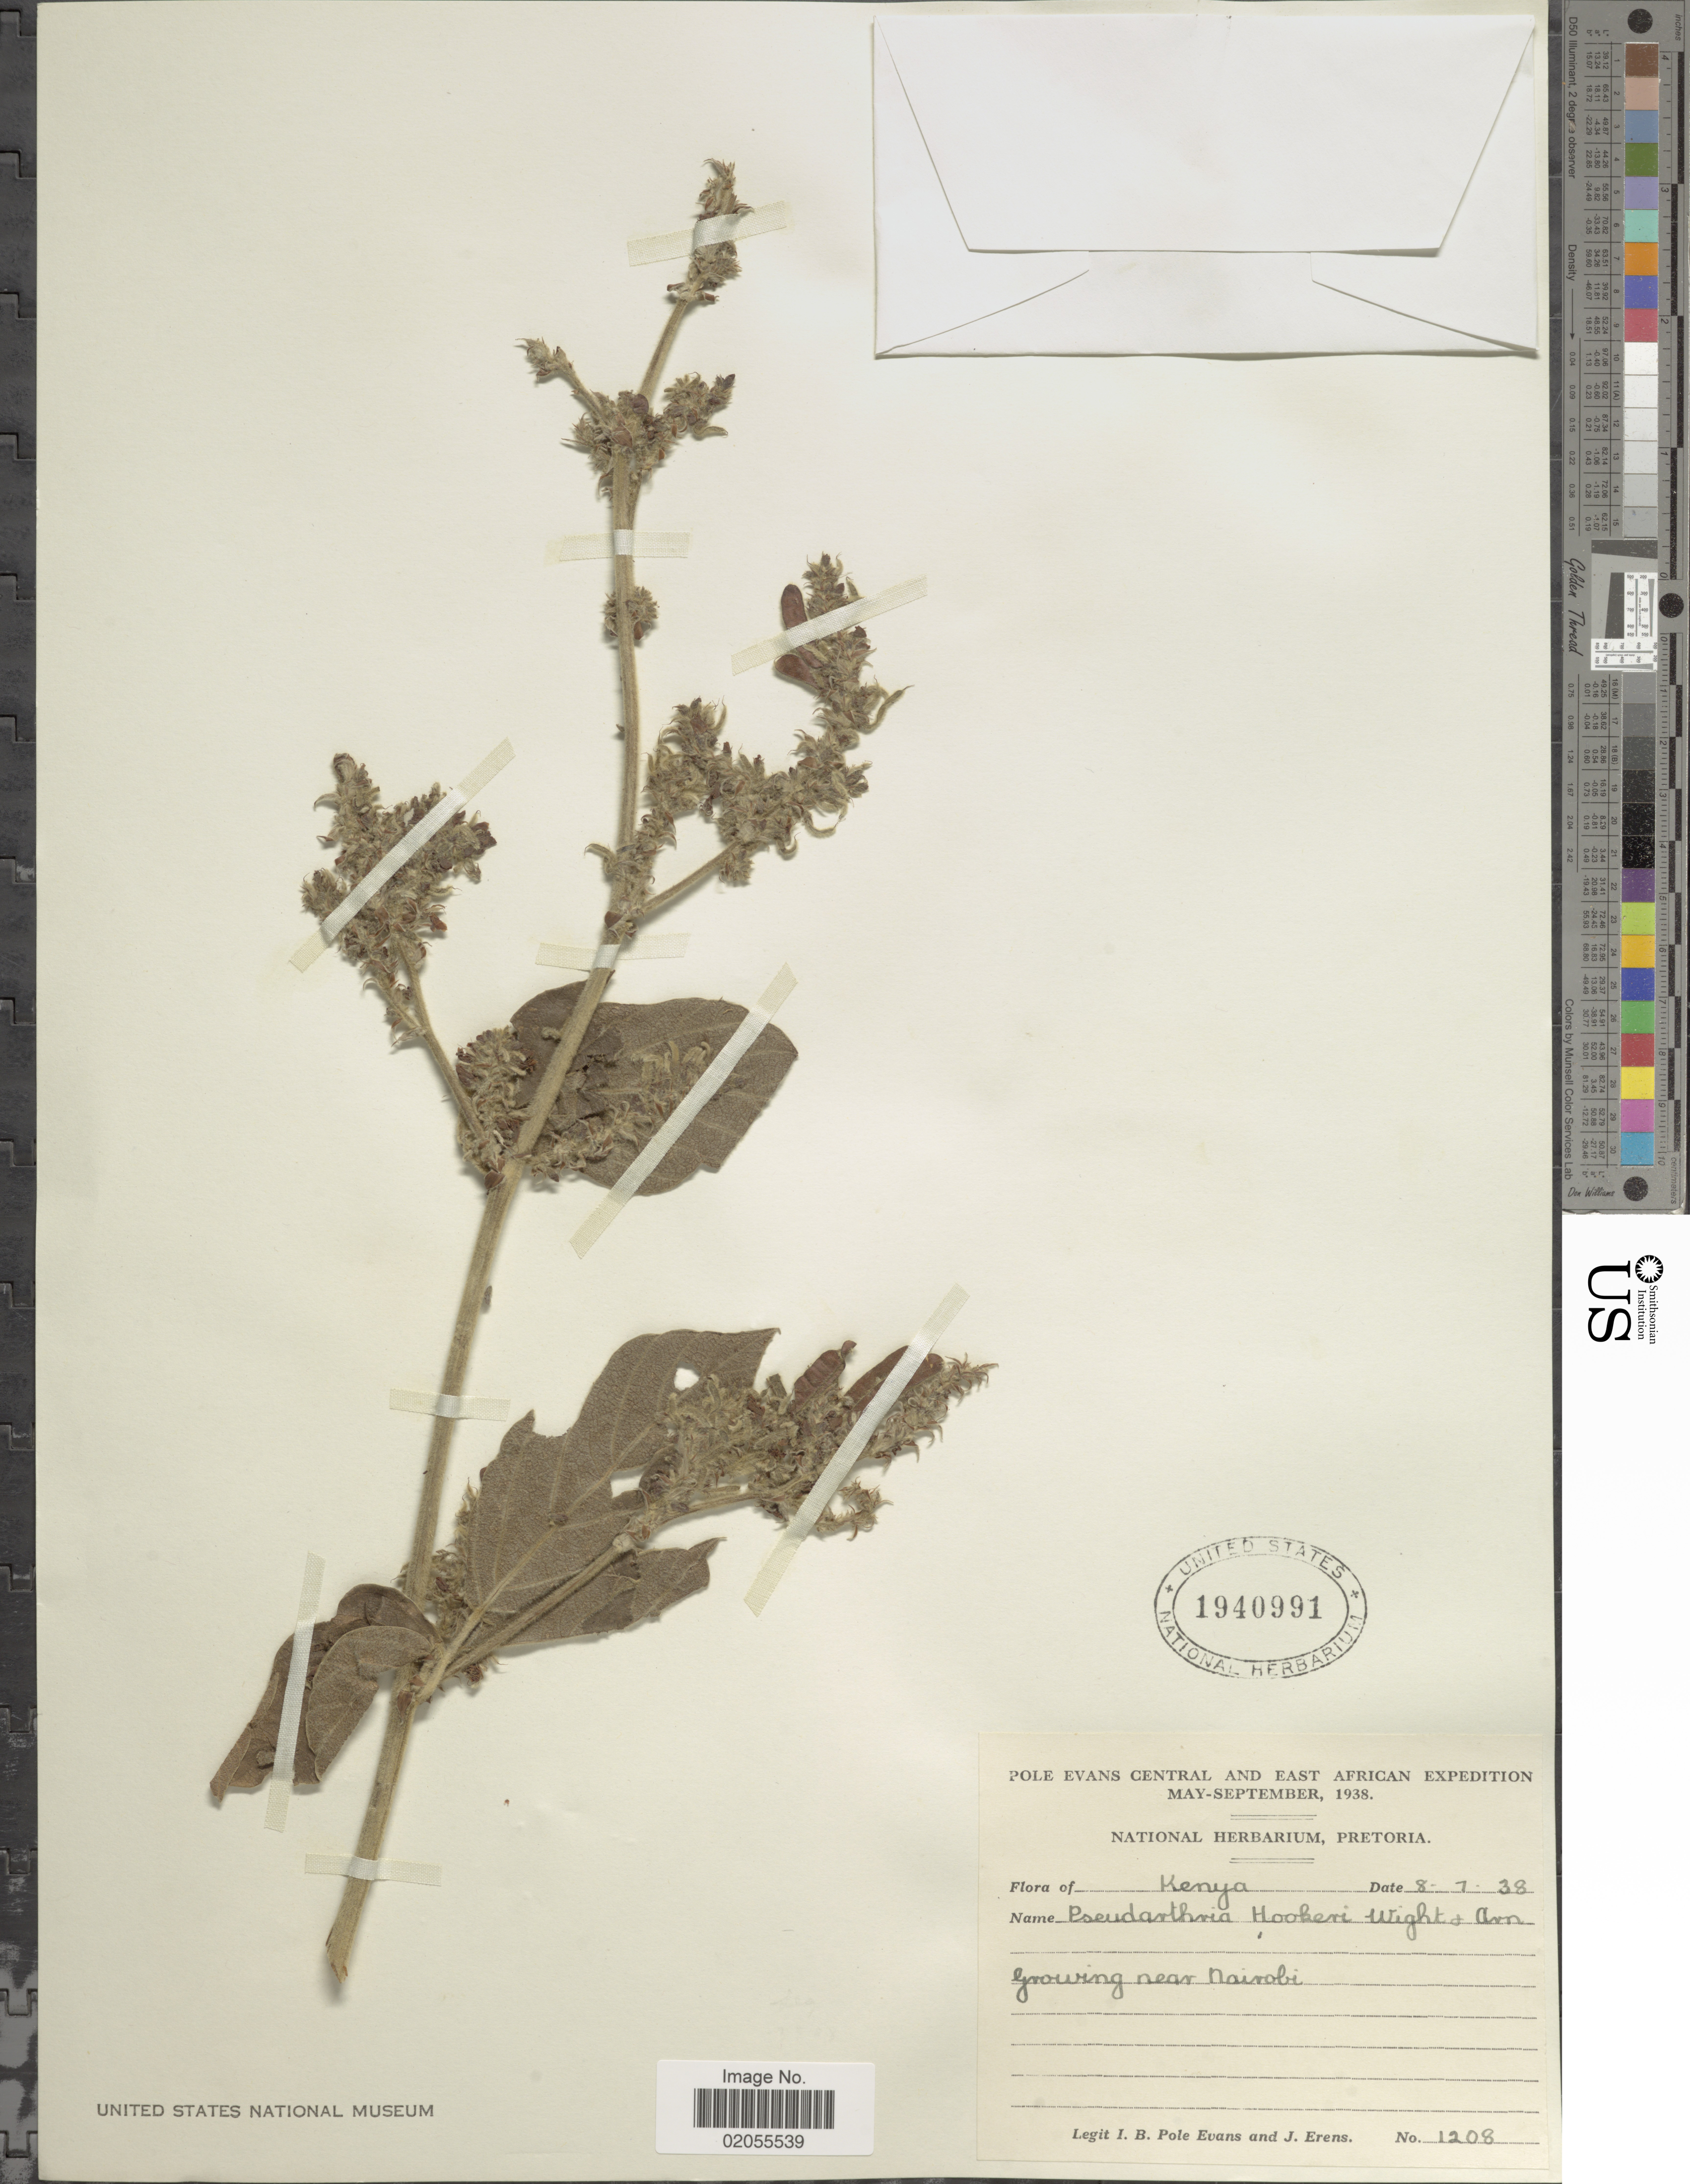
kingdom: Plantae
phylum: Tracheophyta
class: Magnoliopsida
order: Fabales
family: Fabaceae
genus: Pseudarthria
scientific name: Pseudarthria hookeri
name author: Wight & Arn.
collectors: I. B. Pole-Evans & J. Erens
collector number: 1208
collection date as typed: Transcribed d/m/y: 8/7/38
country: Kenya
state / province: Nairobi Area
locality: Central and East Africa, near Nairobi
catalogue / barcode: US 1940991